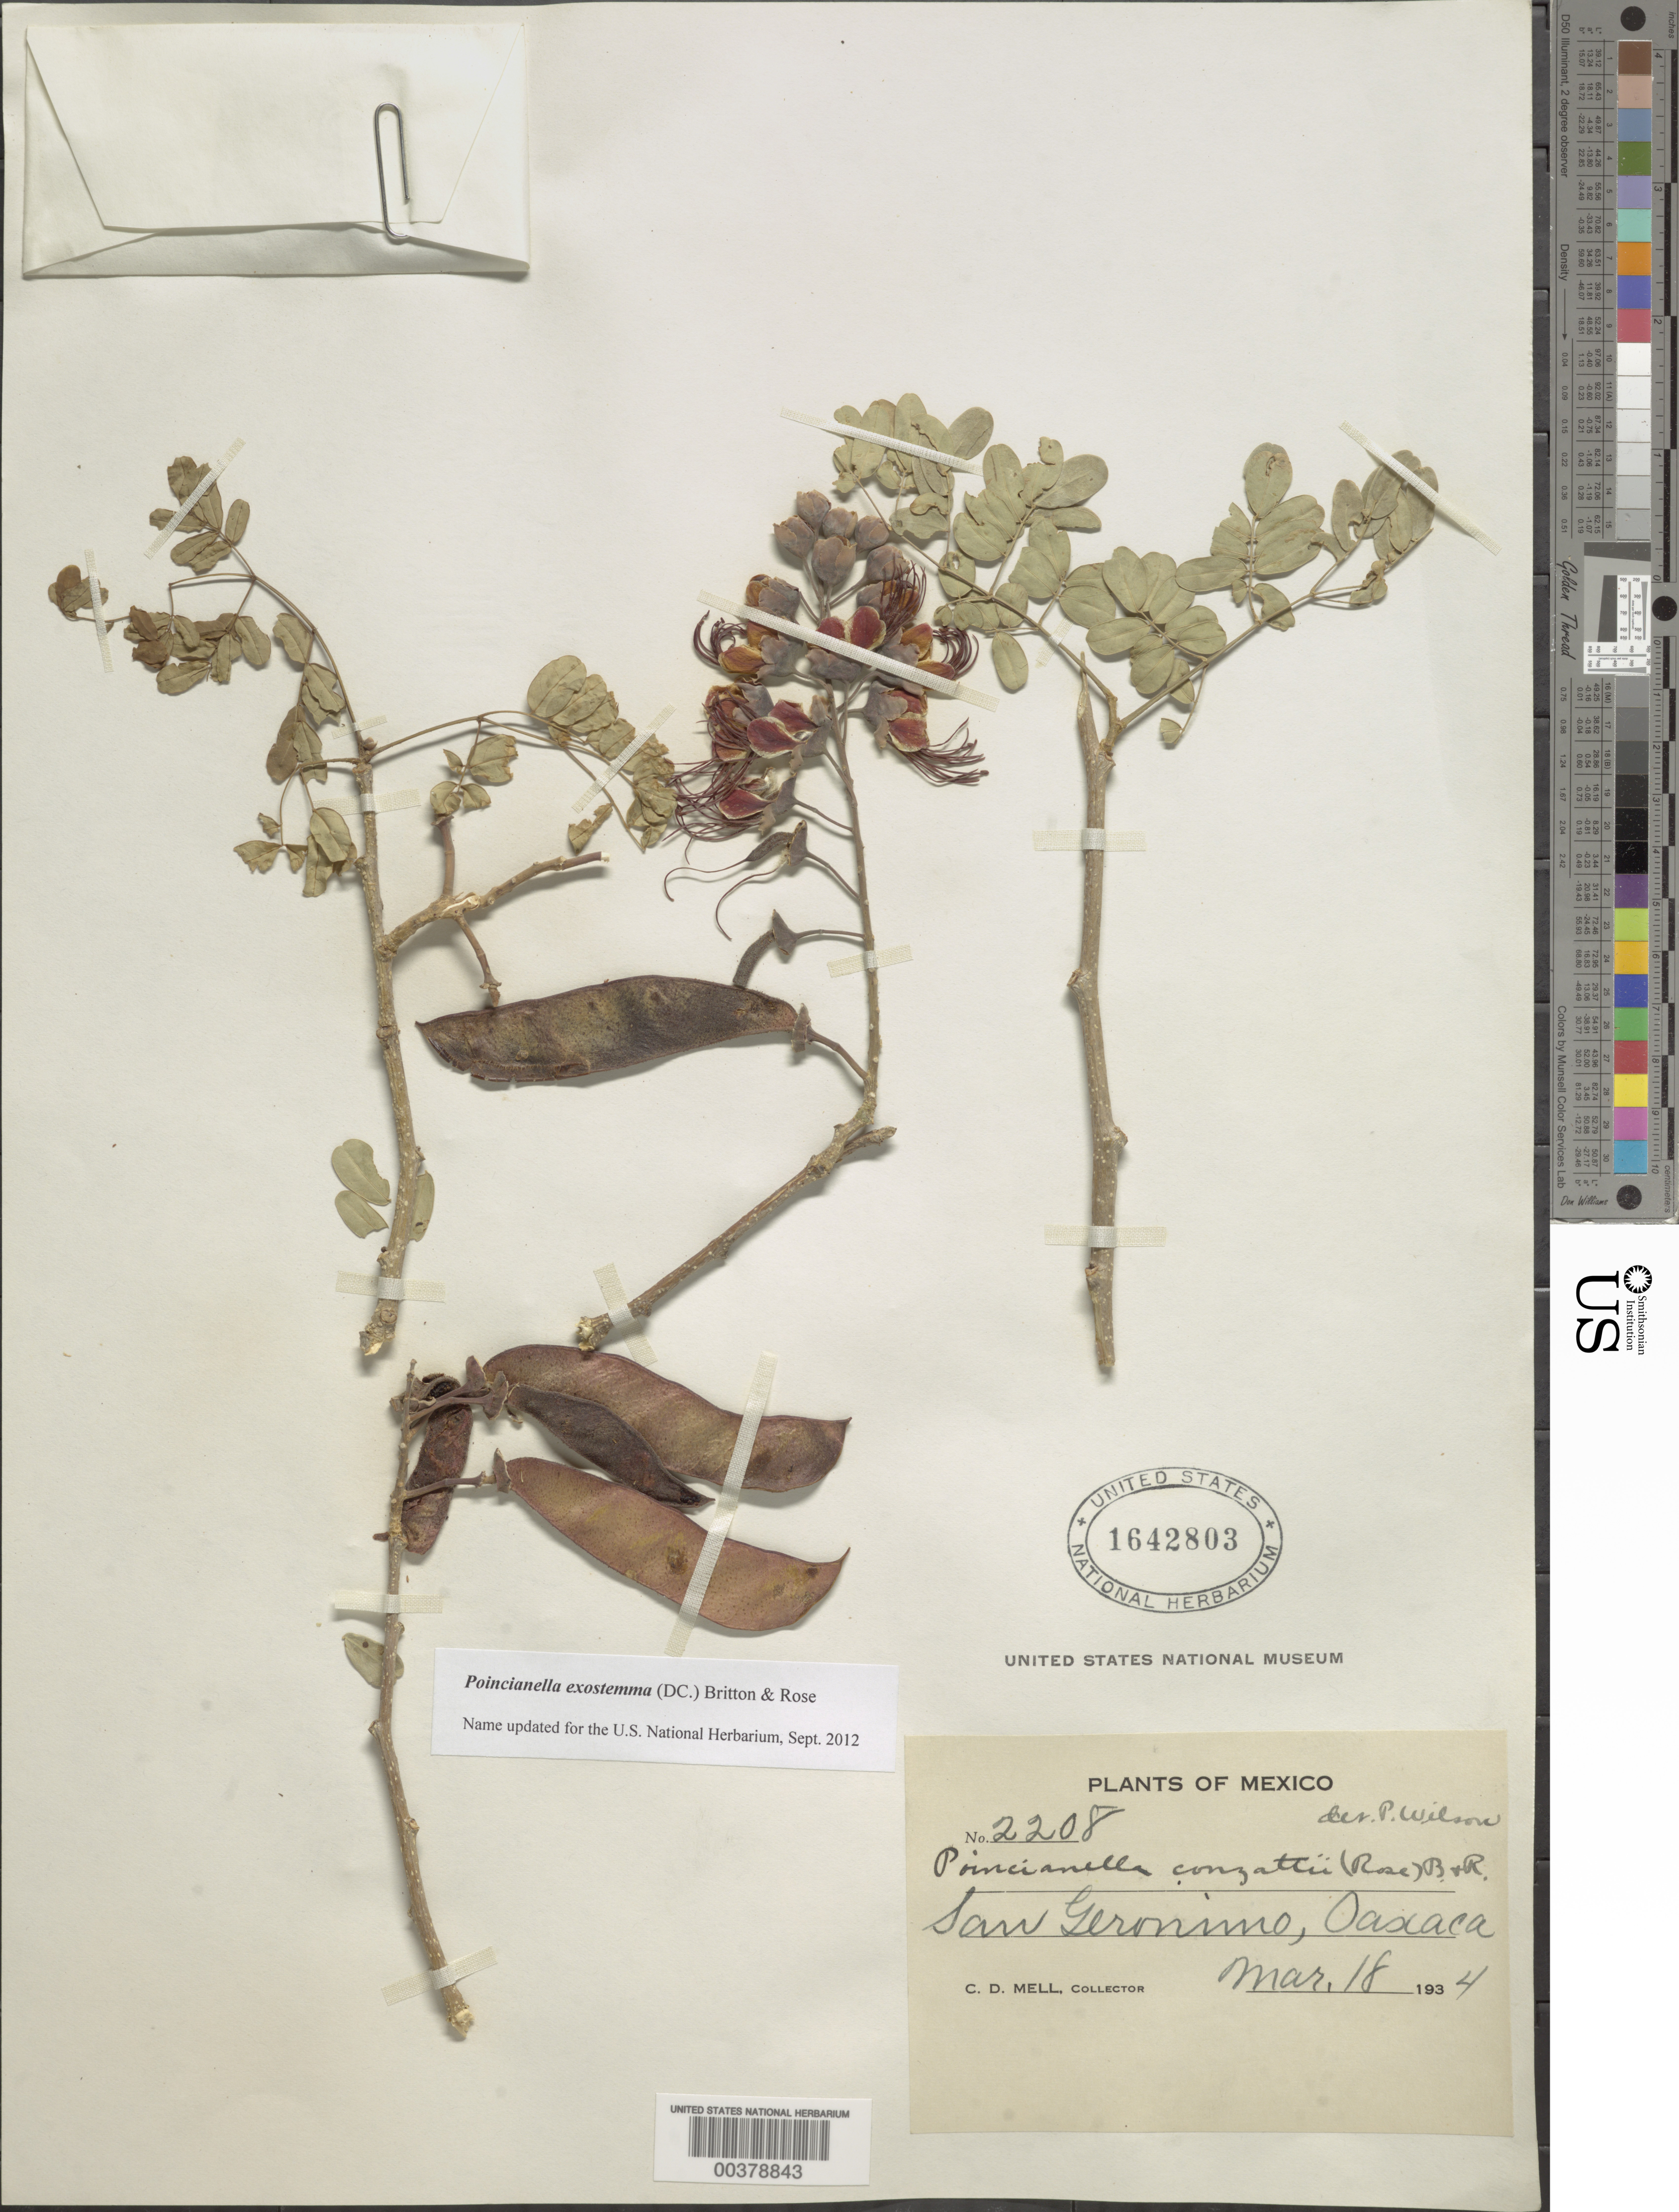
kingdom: Plantae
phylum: Tracheophyta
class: Magnoliopsida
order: Fabales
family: Fabaceae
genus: Erythrostemon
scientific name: Erythrostemon exostemma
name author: (Moc. & Sessé ex DC.) Gagnon & G.P. Lewis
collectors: C. D. Mell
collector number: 2208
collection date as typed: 18 Mar 1934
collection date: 1934-03-18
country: Mexico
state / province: Oaxaca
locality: San geronimo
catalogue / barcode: US 1642803